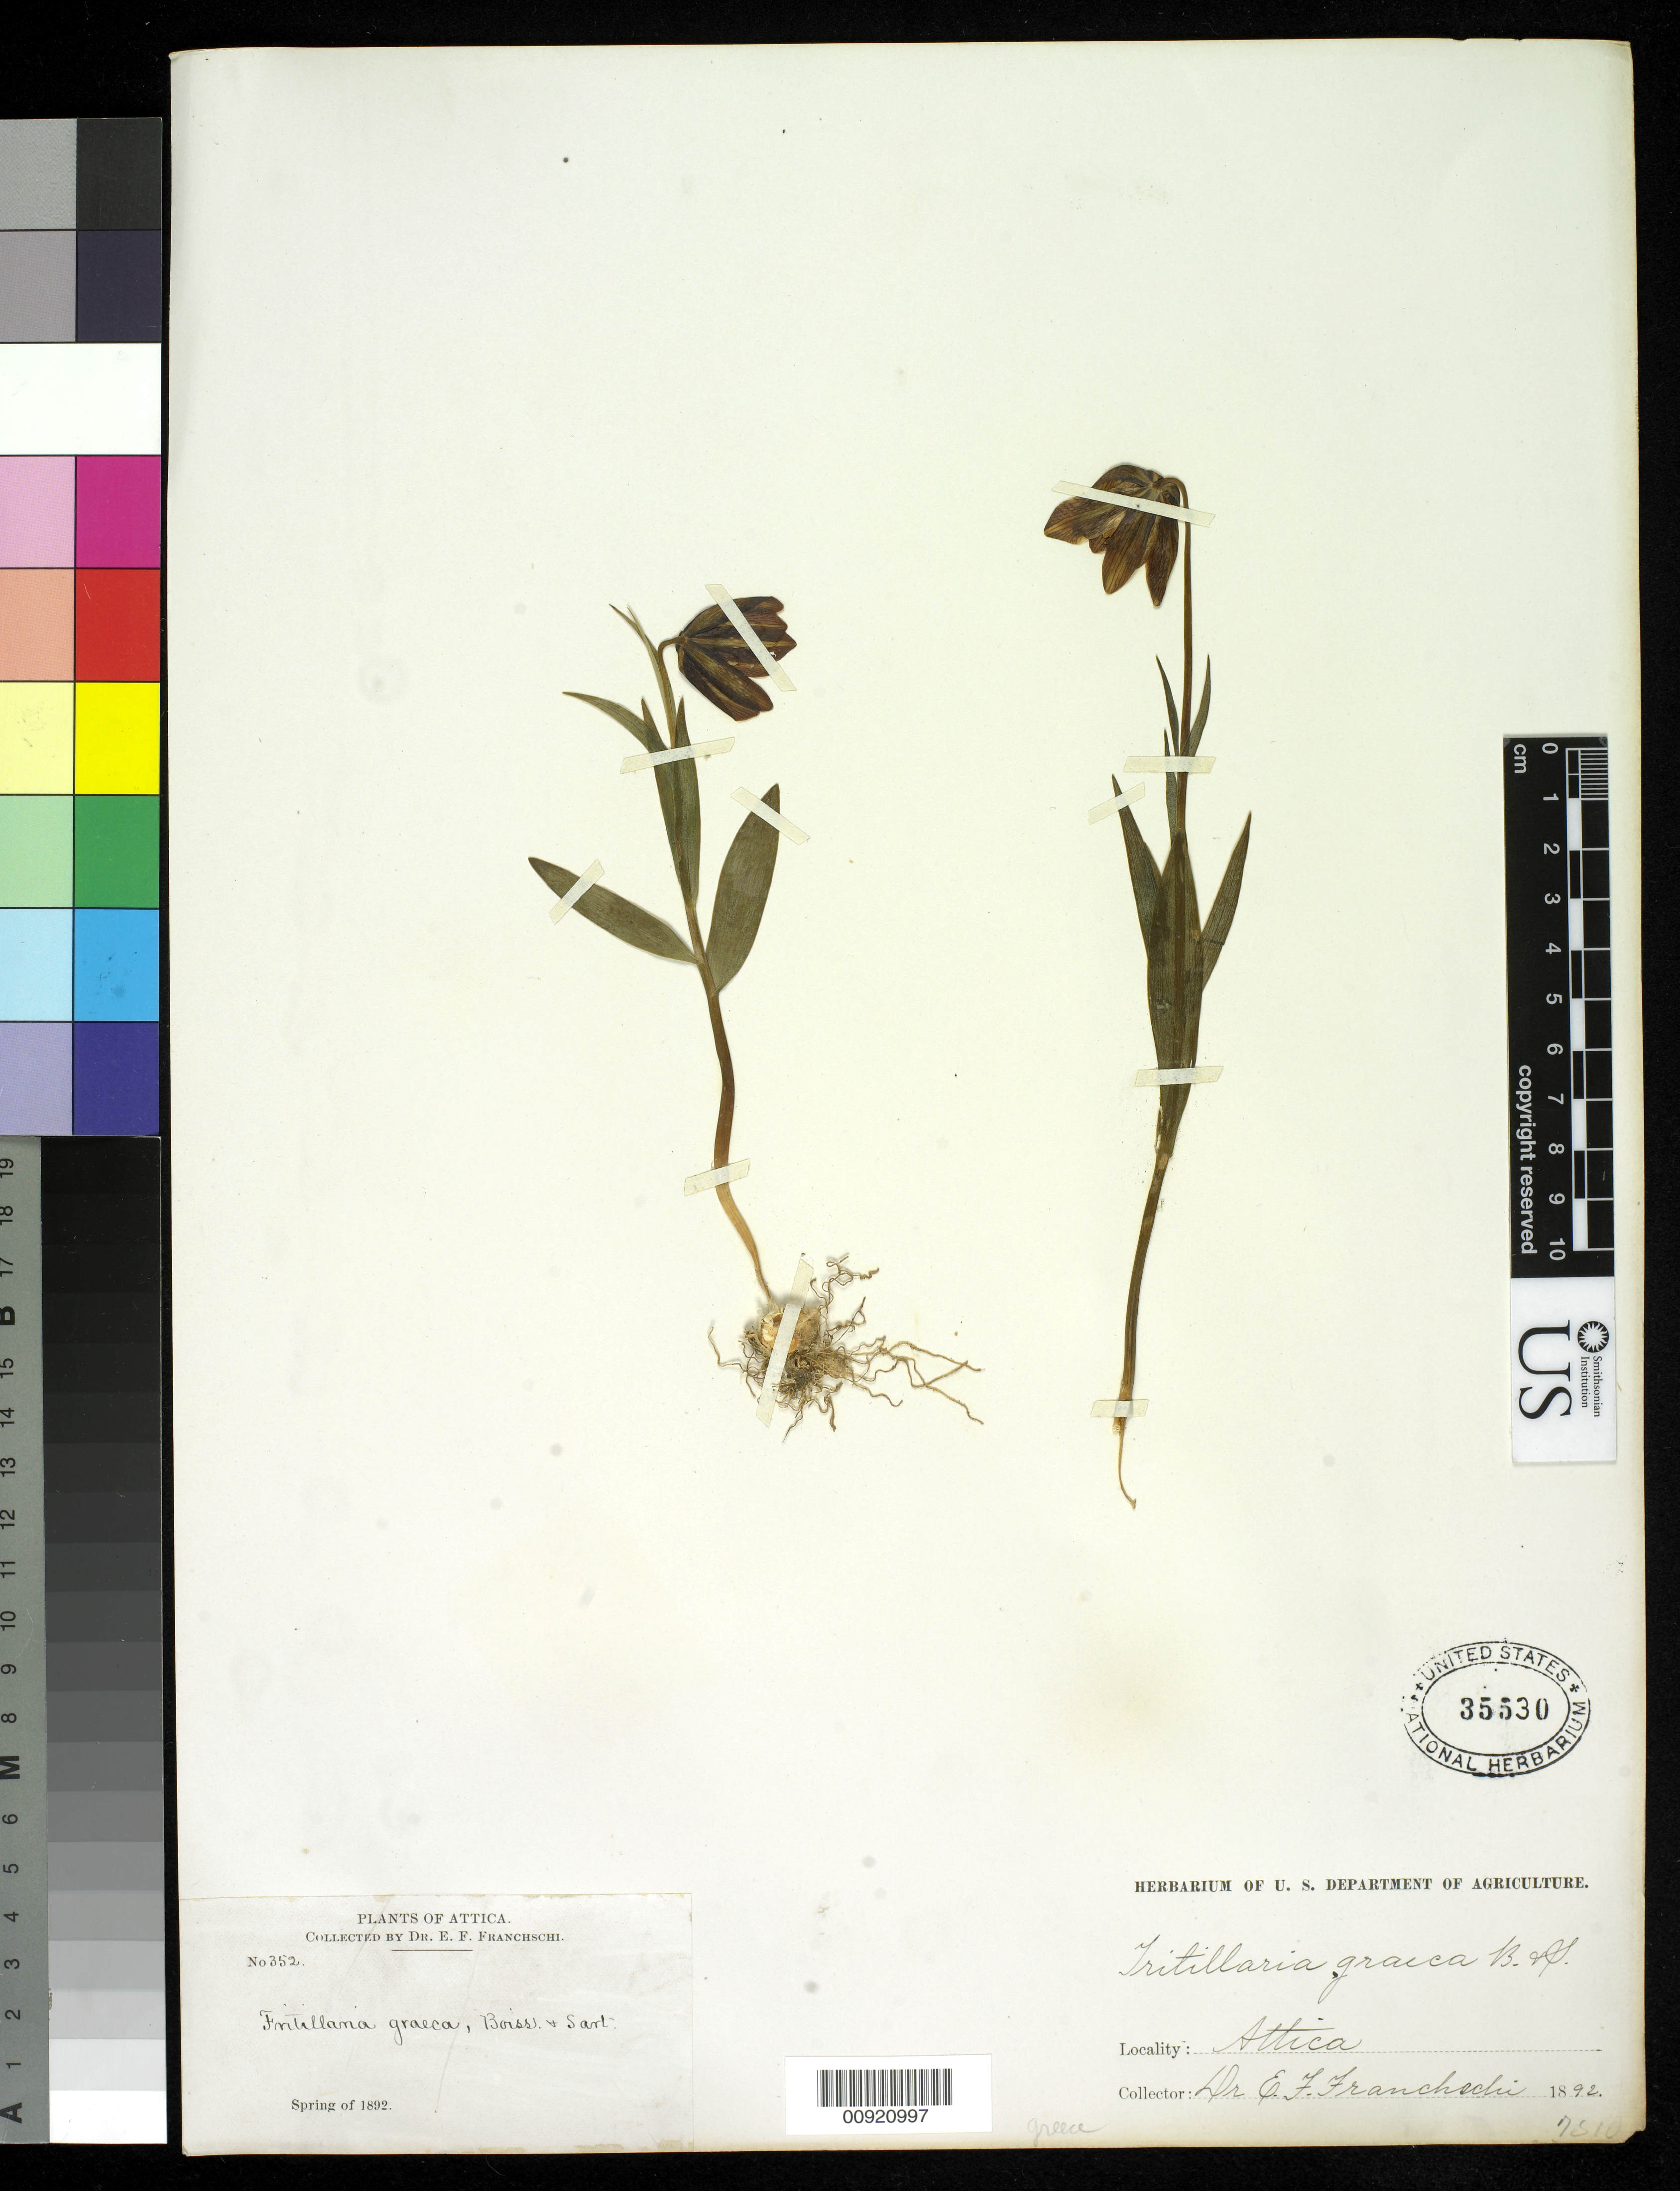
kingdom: Plantae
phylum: Tracheophyta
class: Liliopsida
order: Liliales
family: Liliaceae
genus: Fritillaria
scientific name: Fritillaria graeca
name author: Boiss. & Spruner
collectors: E. Franchschi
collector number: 7810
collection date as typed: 1892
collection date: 1892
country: Greece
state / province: Attica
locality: Attica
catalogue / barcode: US 35530